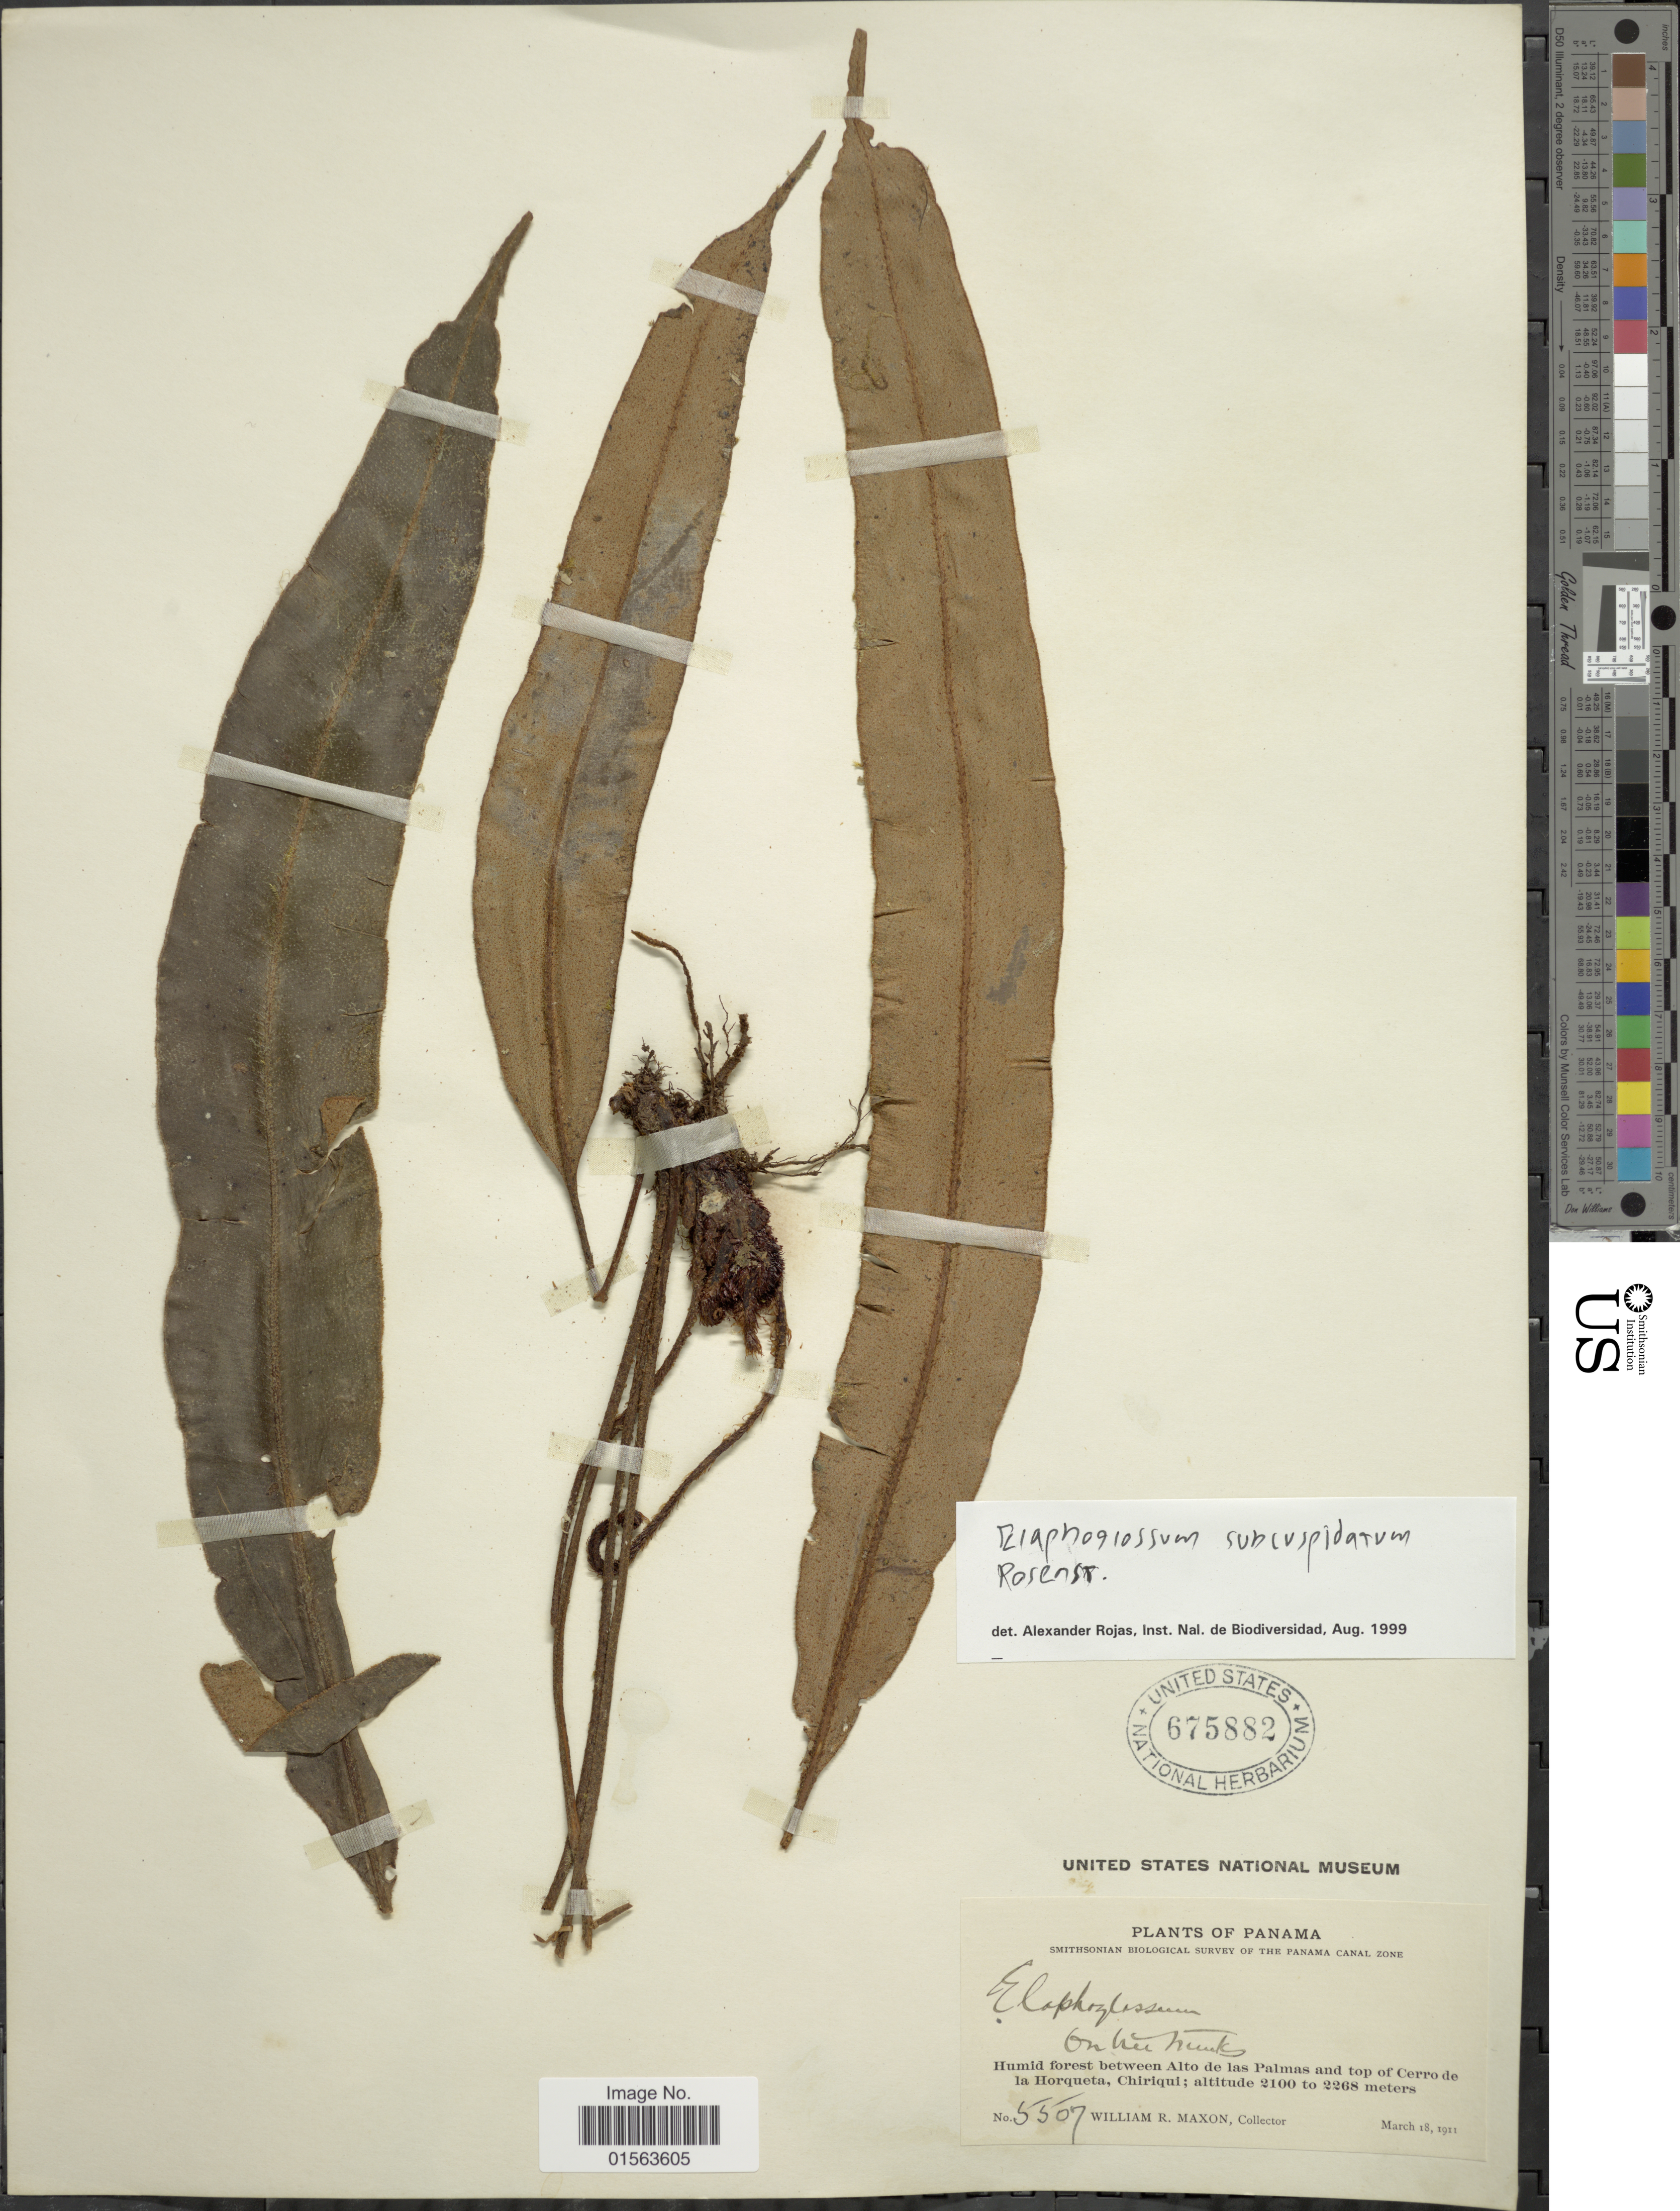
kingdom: Plantae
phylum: Tracheophyta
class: Polypodiopsida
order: Polypodiales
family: Dryopteridaceae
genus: Elaphoglossum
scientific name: Elaphoglossum subcuspidatum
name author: Rosenst.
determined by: Matos, F. B.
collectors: W. R. Maxon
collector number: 5507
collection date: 1911-03-18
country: Panama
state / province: Chiriqui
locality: Humid forest between Alto de las Palmas and top of Cerro de la Horqueta, Chiriqui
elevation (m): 2100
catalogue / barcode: US 675882